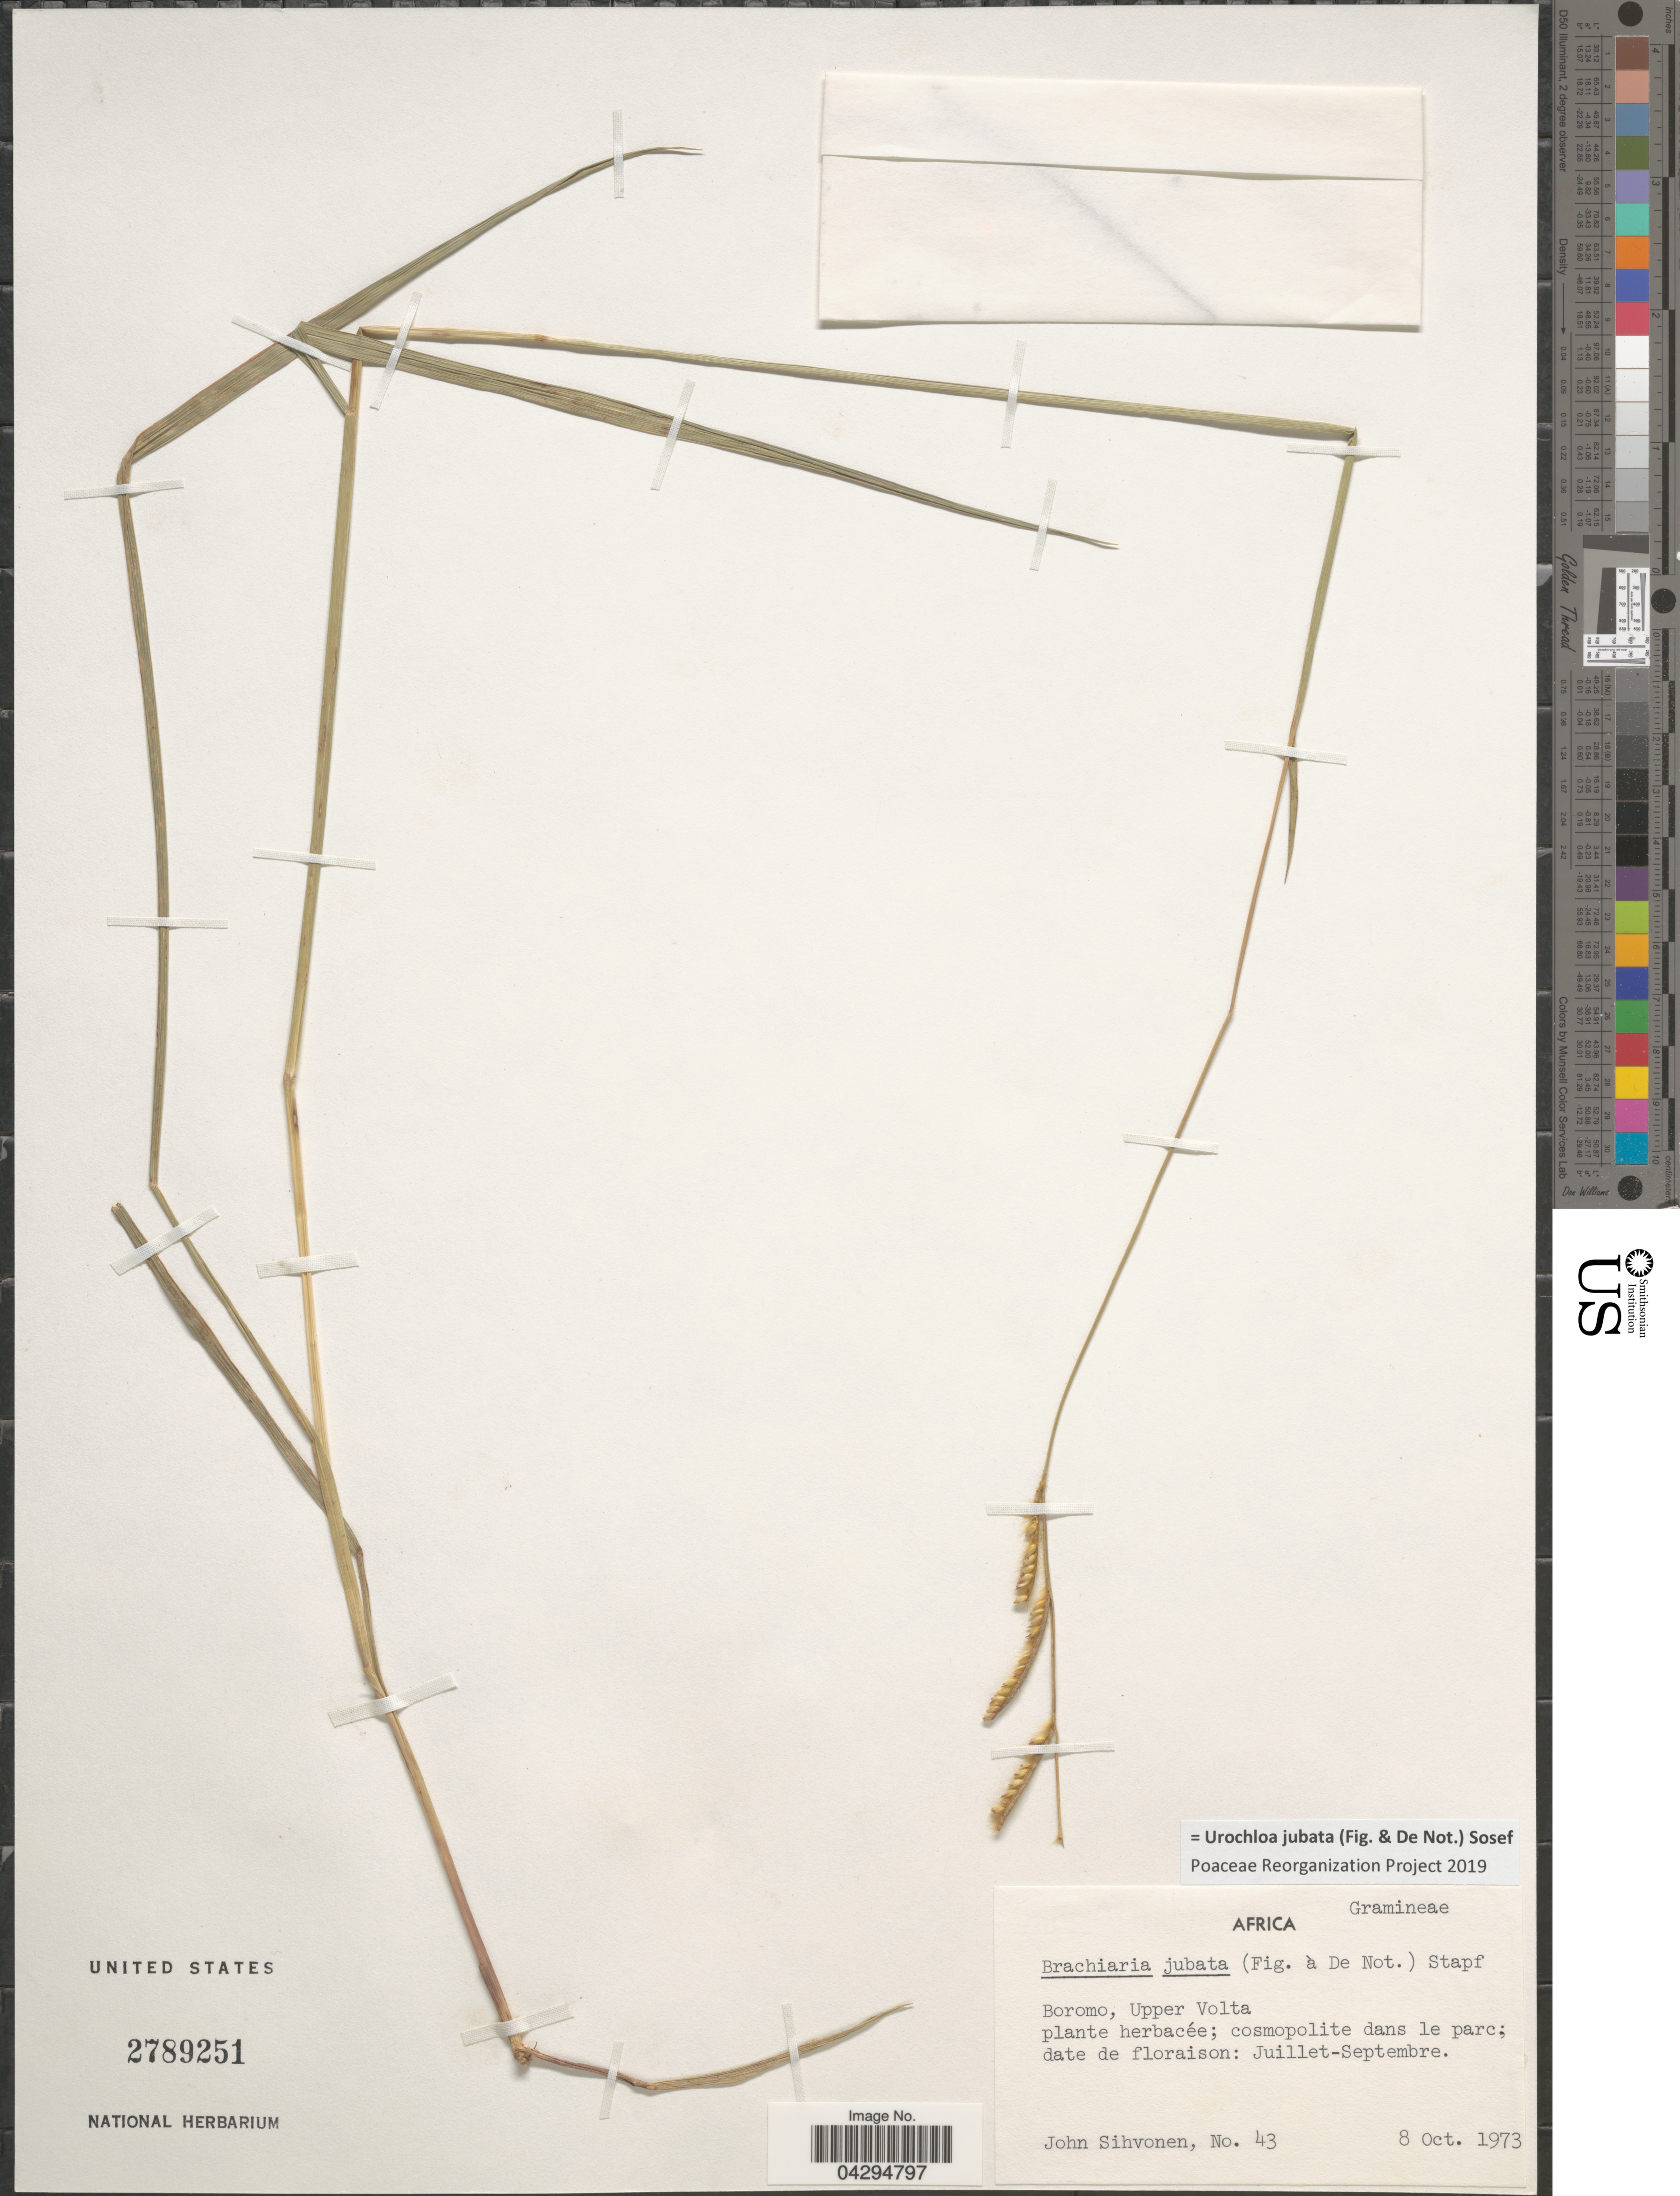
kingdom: Plantae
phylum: Tracheophyta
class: Liliopsida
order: Poales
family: Poaceae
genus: Urochloa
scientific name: Urochloa jubata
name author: (Fig. & De Not.) Sosef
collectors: J. Sihvonen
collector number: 43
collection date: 1973-10-08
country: Burkina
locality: Boromo, Upper Volta.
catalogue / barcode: US 2789251